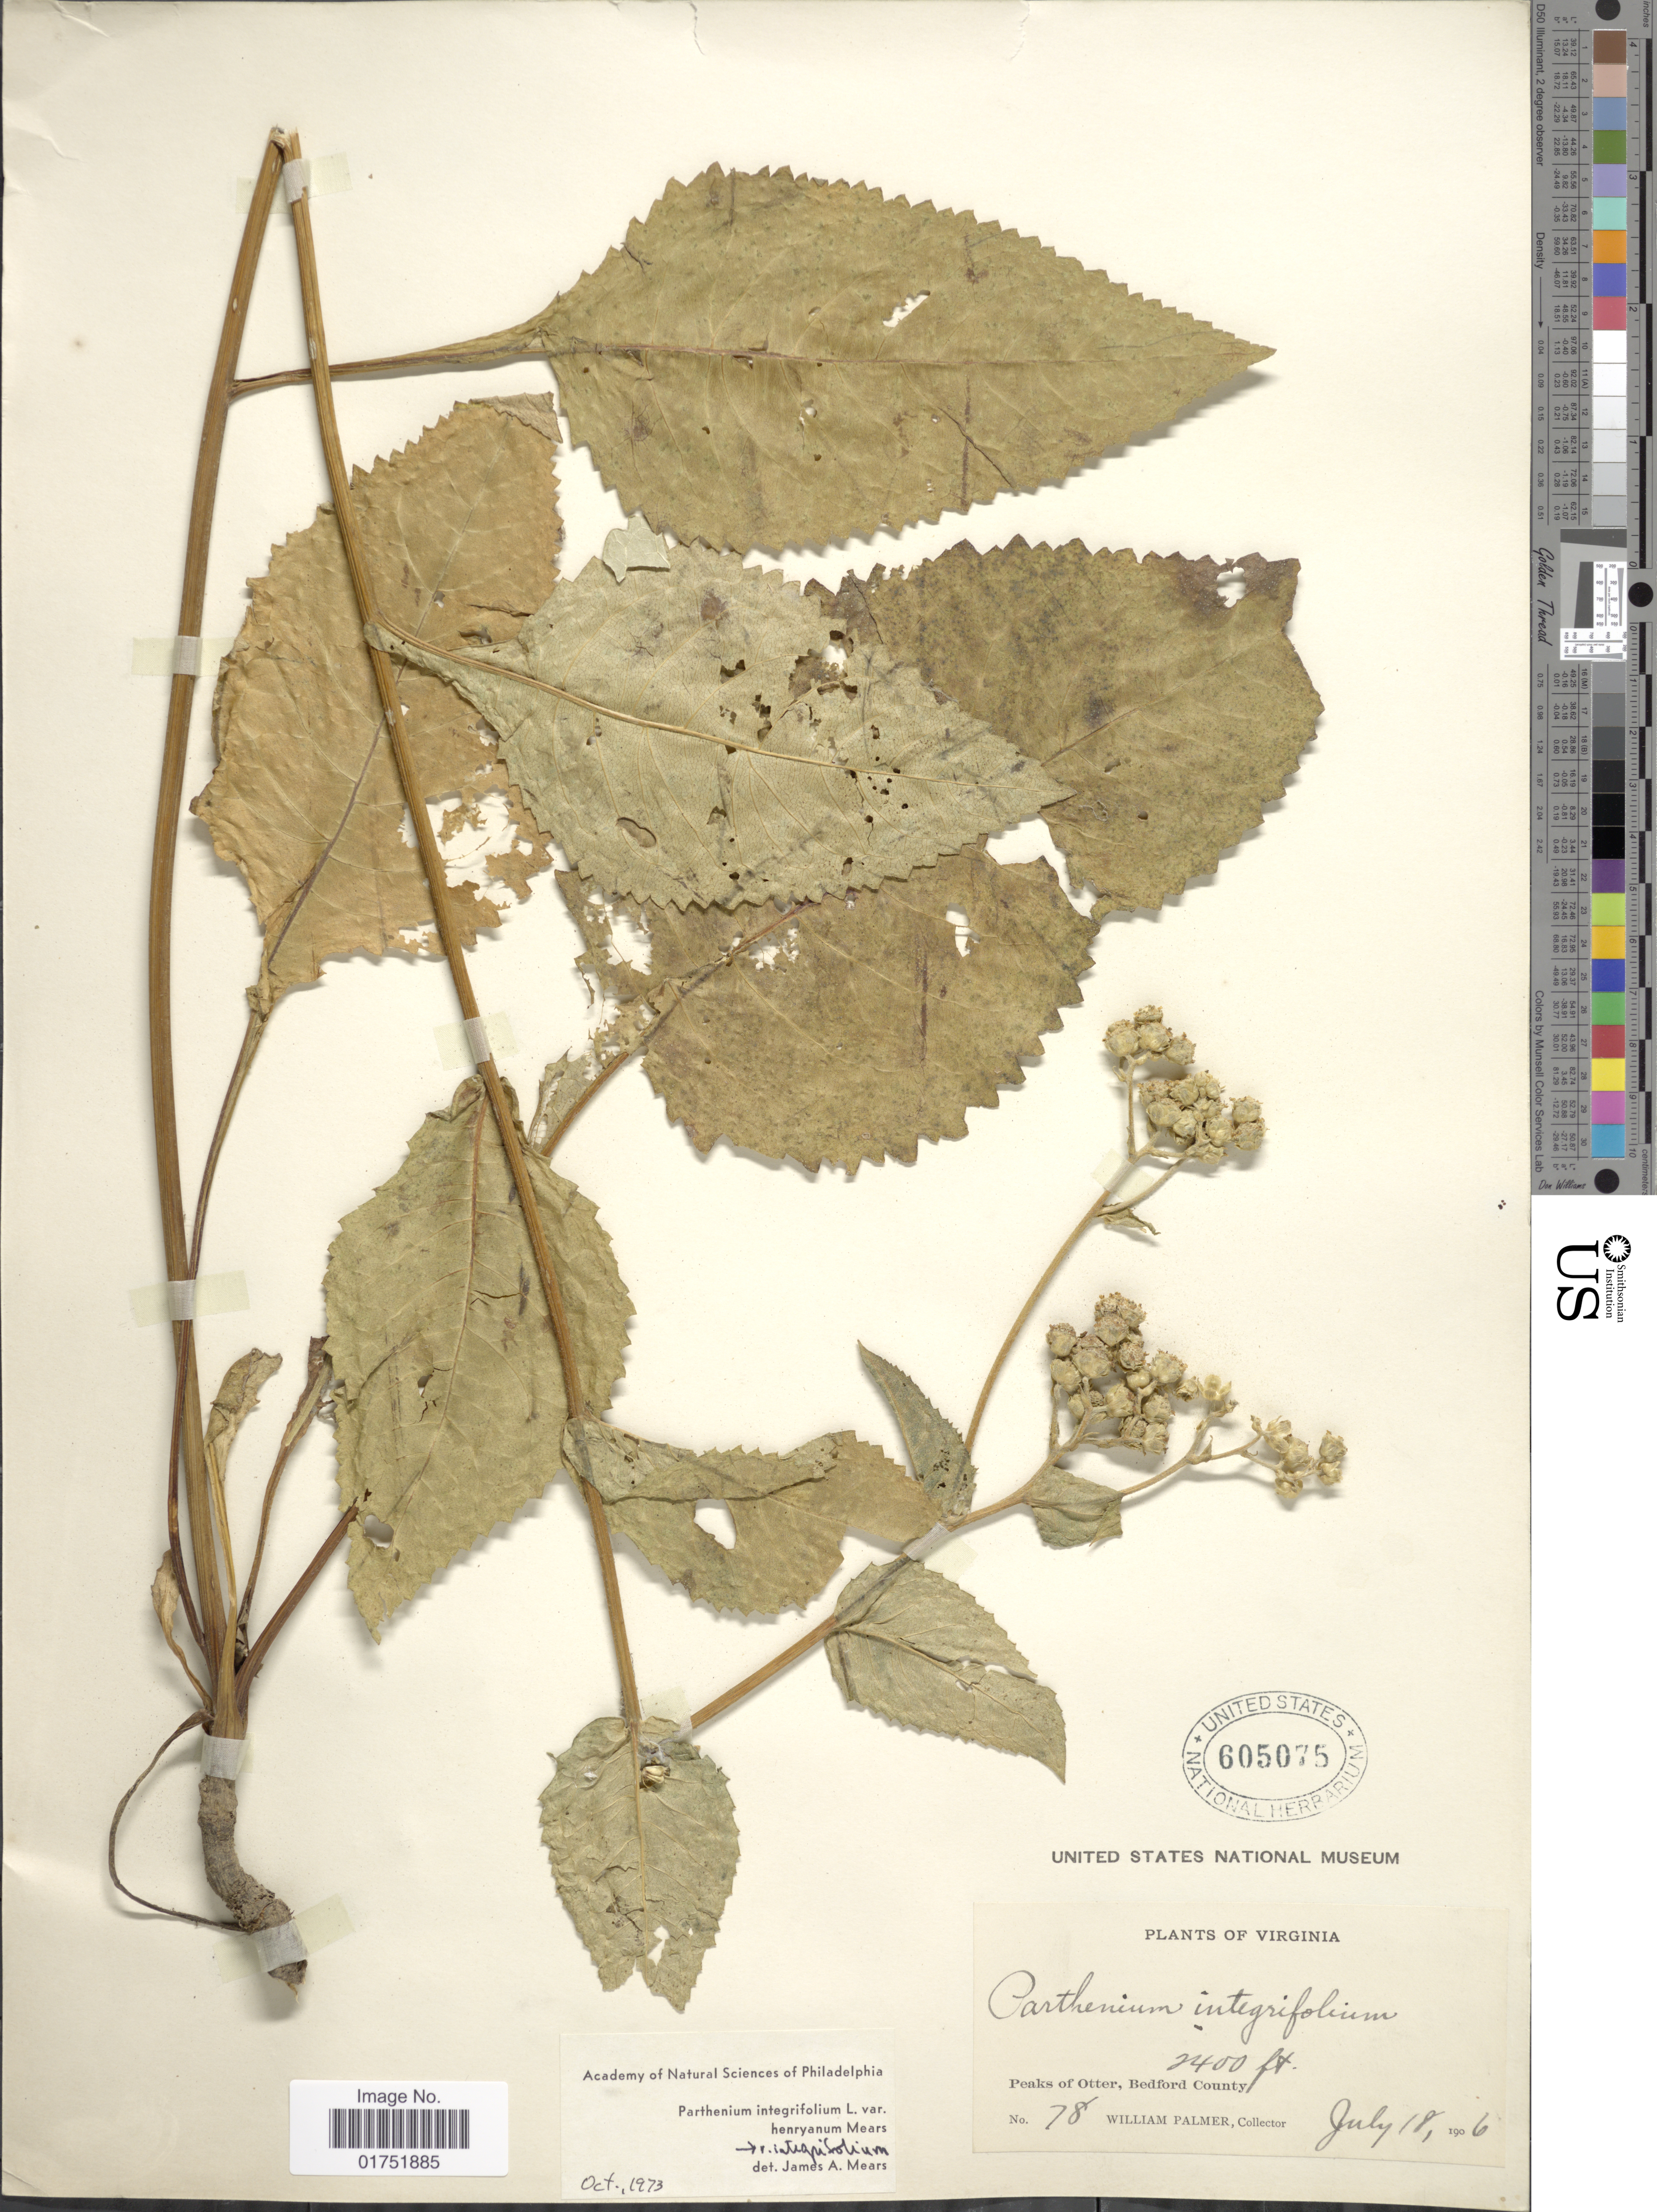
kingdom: Plantae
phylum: Tracheophyta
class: Magnoliopsida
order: Asterales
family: Asteraceae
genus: Parthenium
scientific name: Parthenium integrifolium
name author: L.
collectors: W. Palmer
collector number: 78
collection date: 1906-07-18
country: United States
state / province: Virginia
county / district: Bedford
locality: Peaks Otter, Bedford County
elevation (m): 732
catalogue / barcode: US 605075